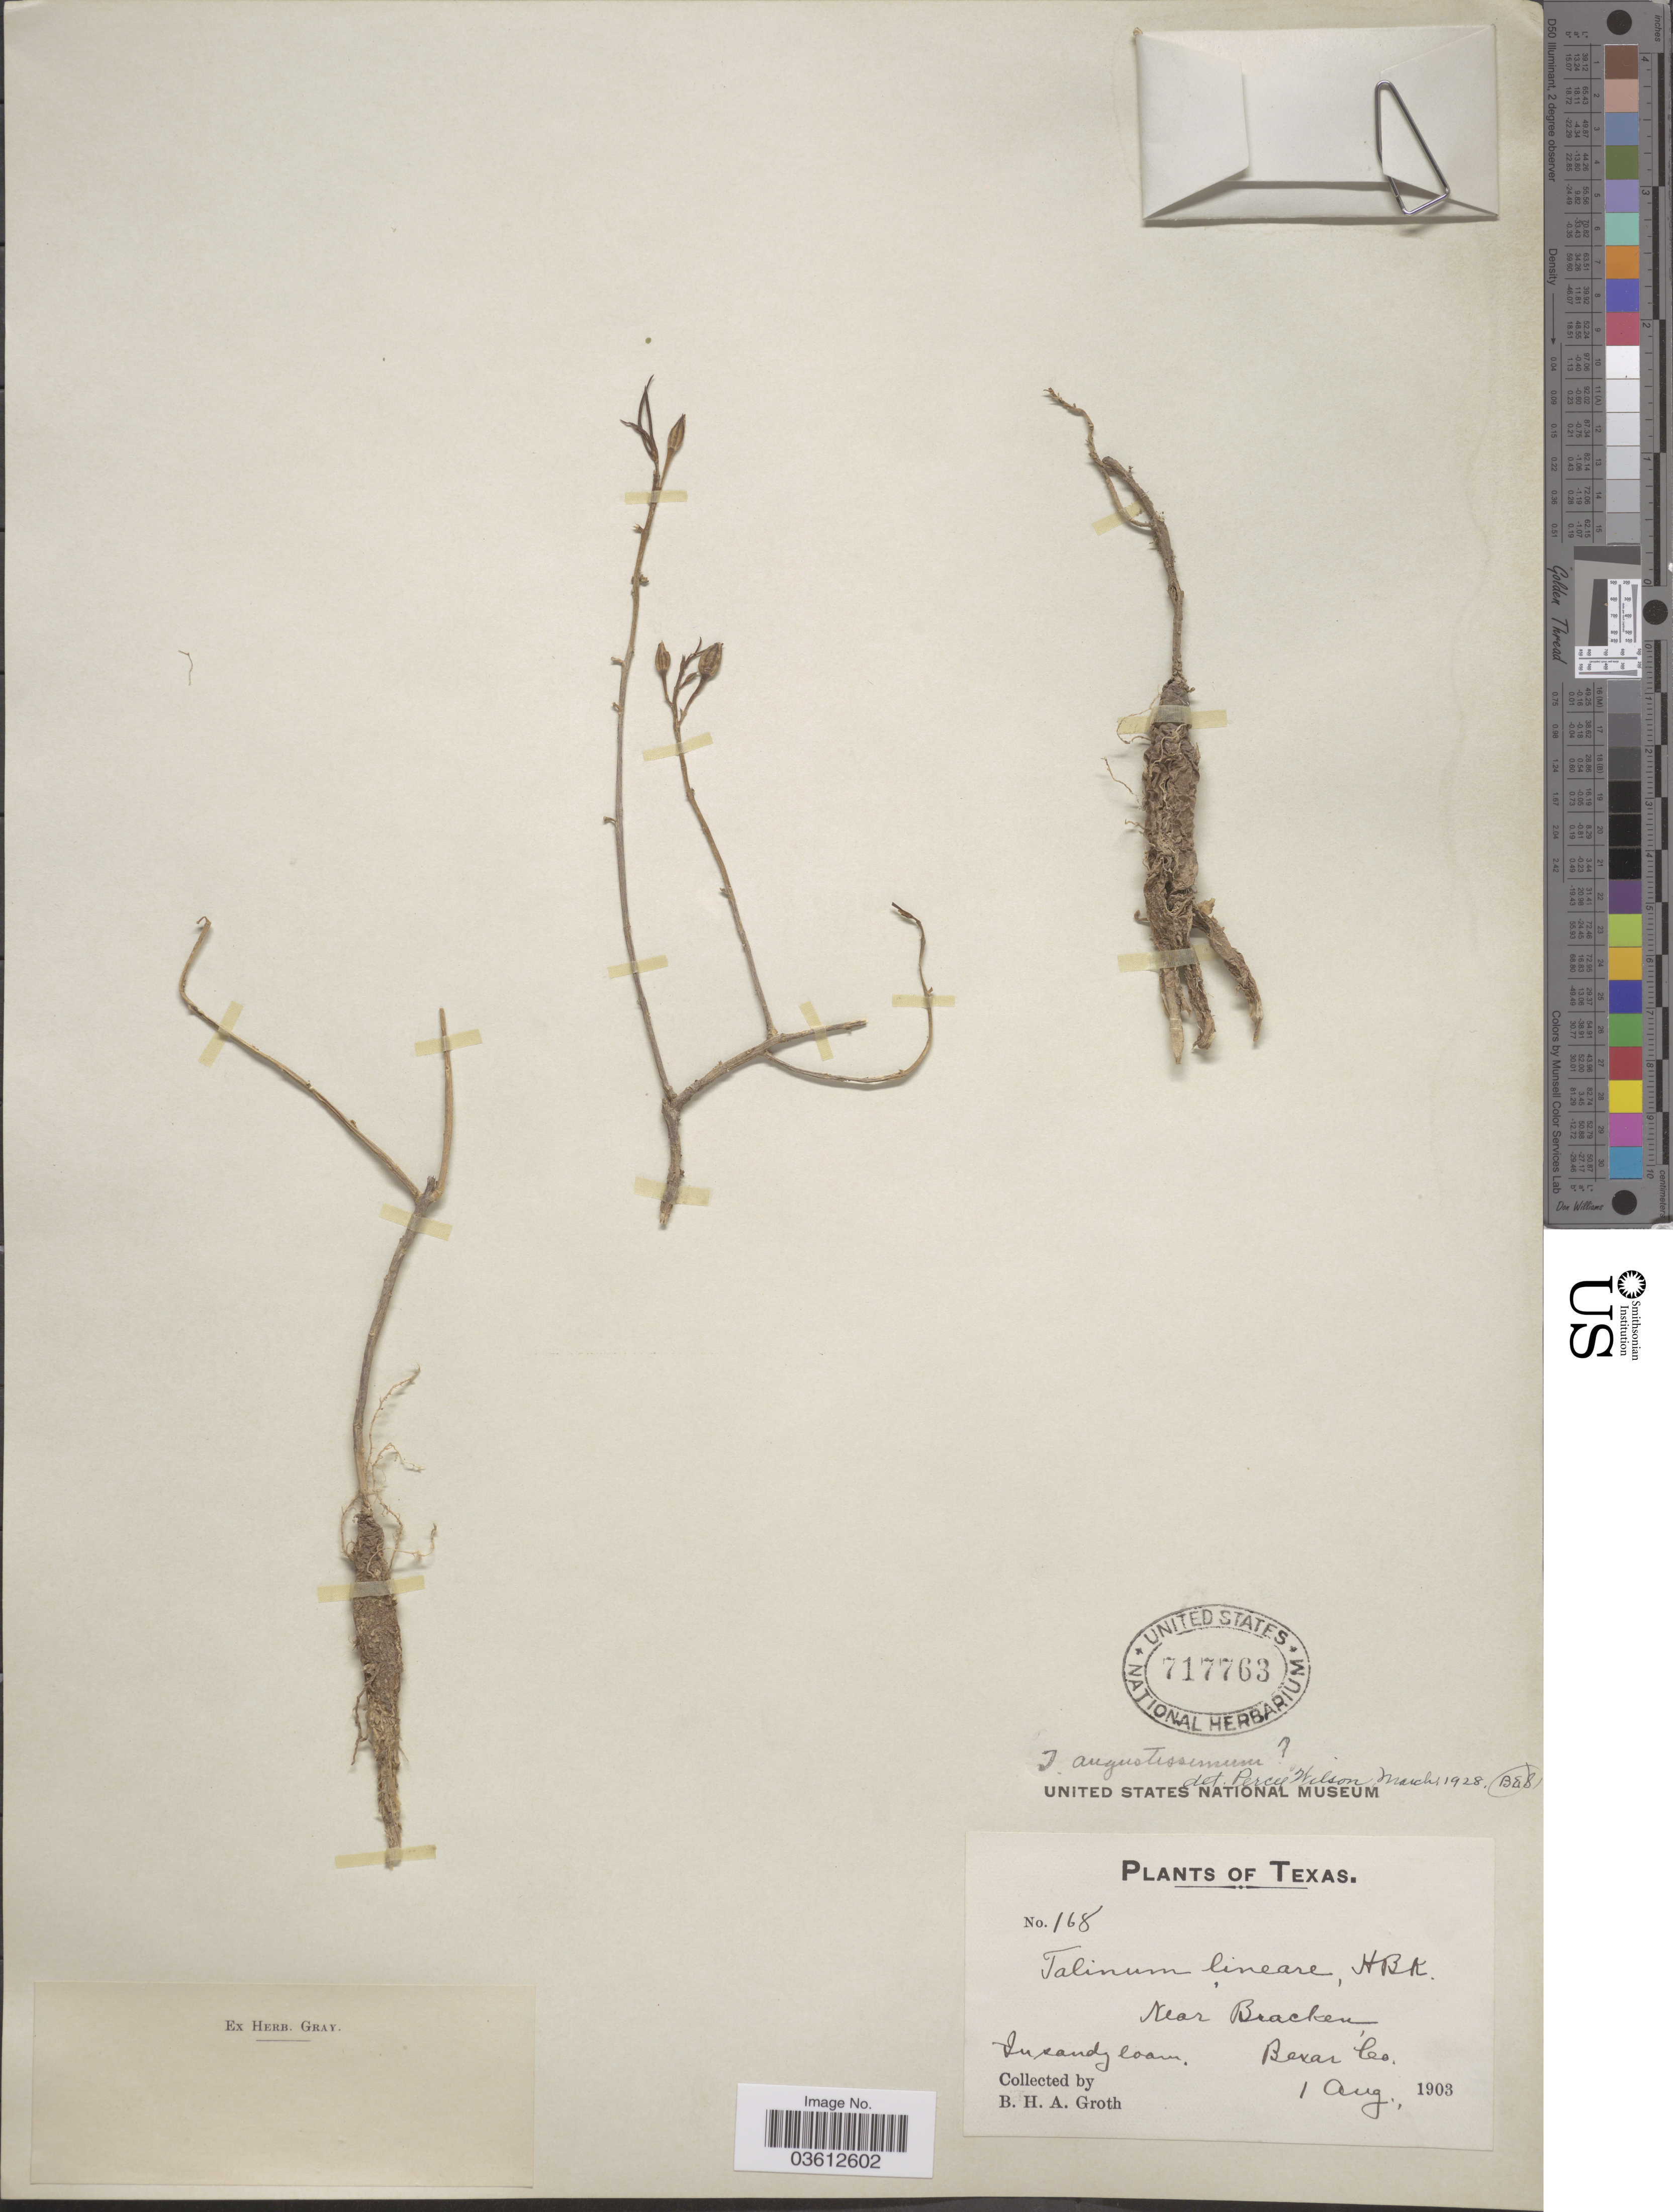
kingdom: Plantae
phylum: Tracheophyta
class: Magnoliopsida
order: Caryophyllales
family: Talinaceae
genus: Talinum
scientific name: Talinum aurantiacum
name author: Engelm. in A. Gray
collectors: B. Groth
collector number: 168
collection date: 1903-08-01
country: United States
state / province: Texas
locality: Near Bracken, Bexar Co.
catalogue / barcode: US 717763